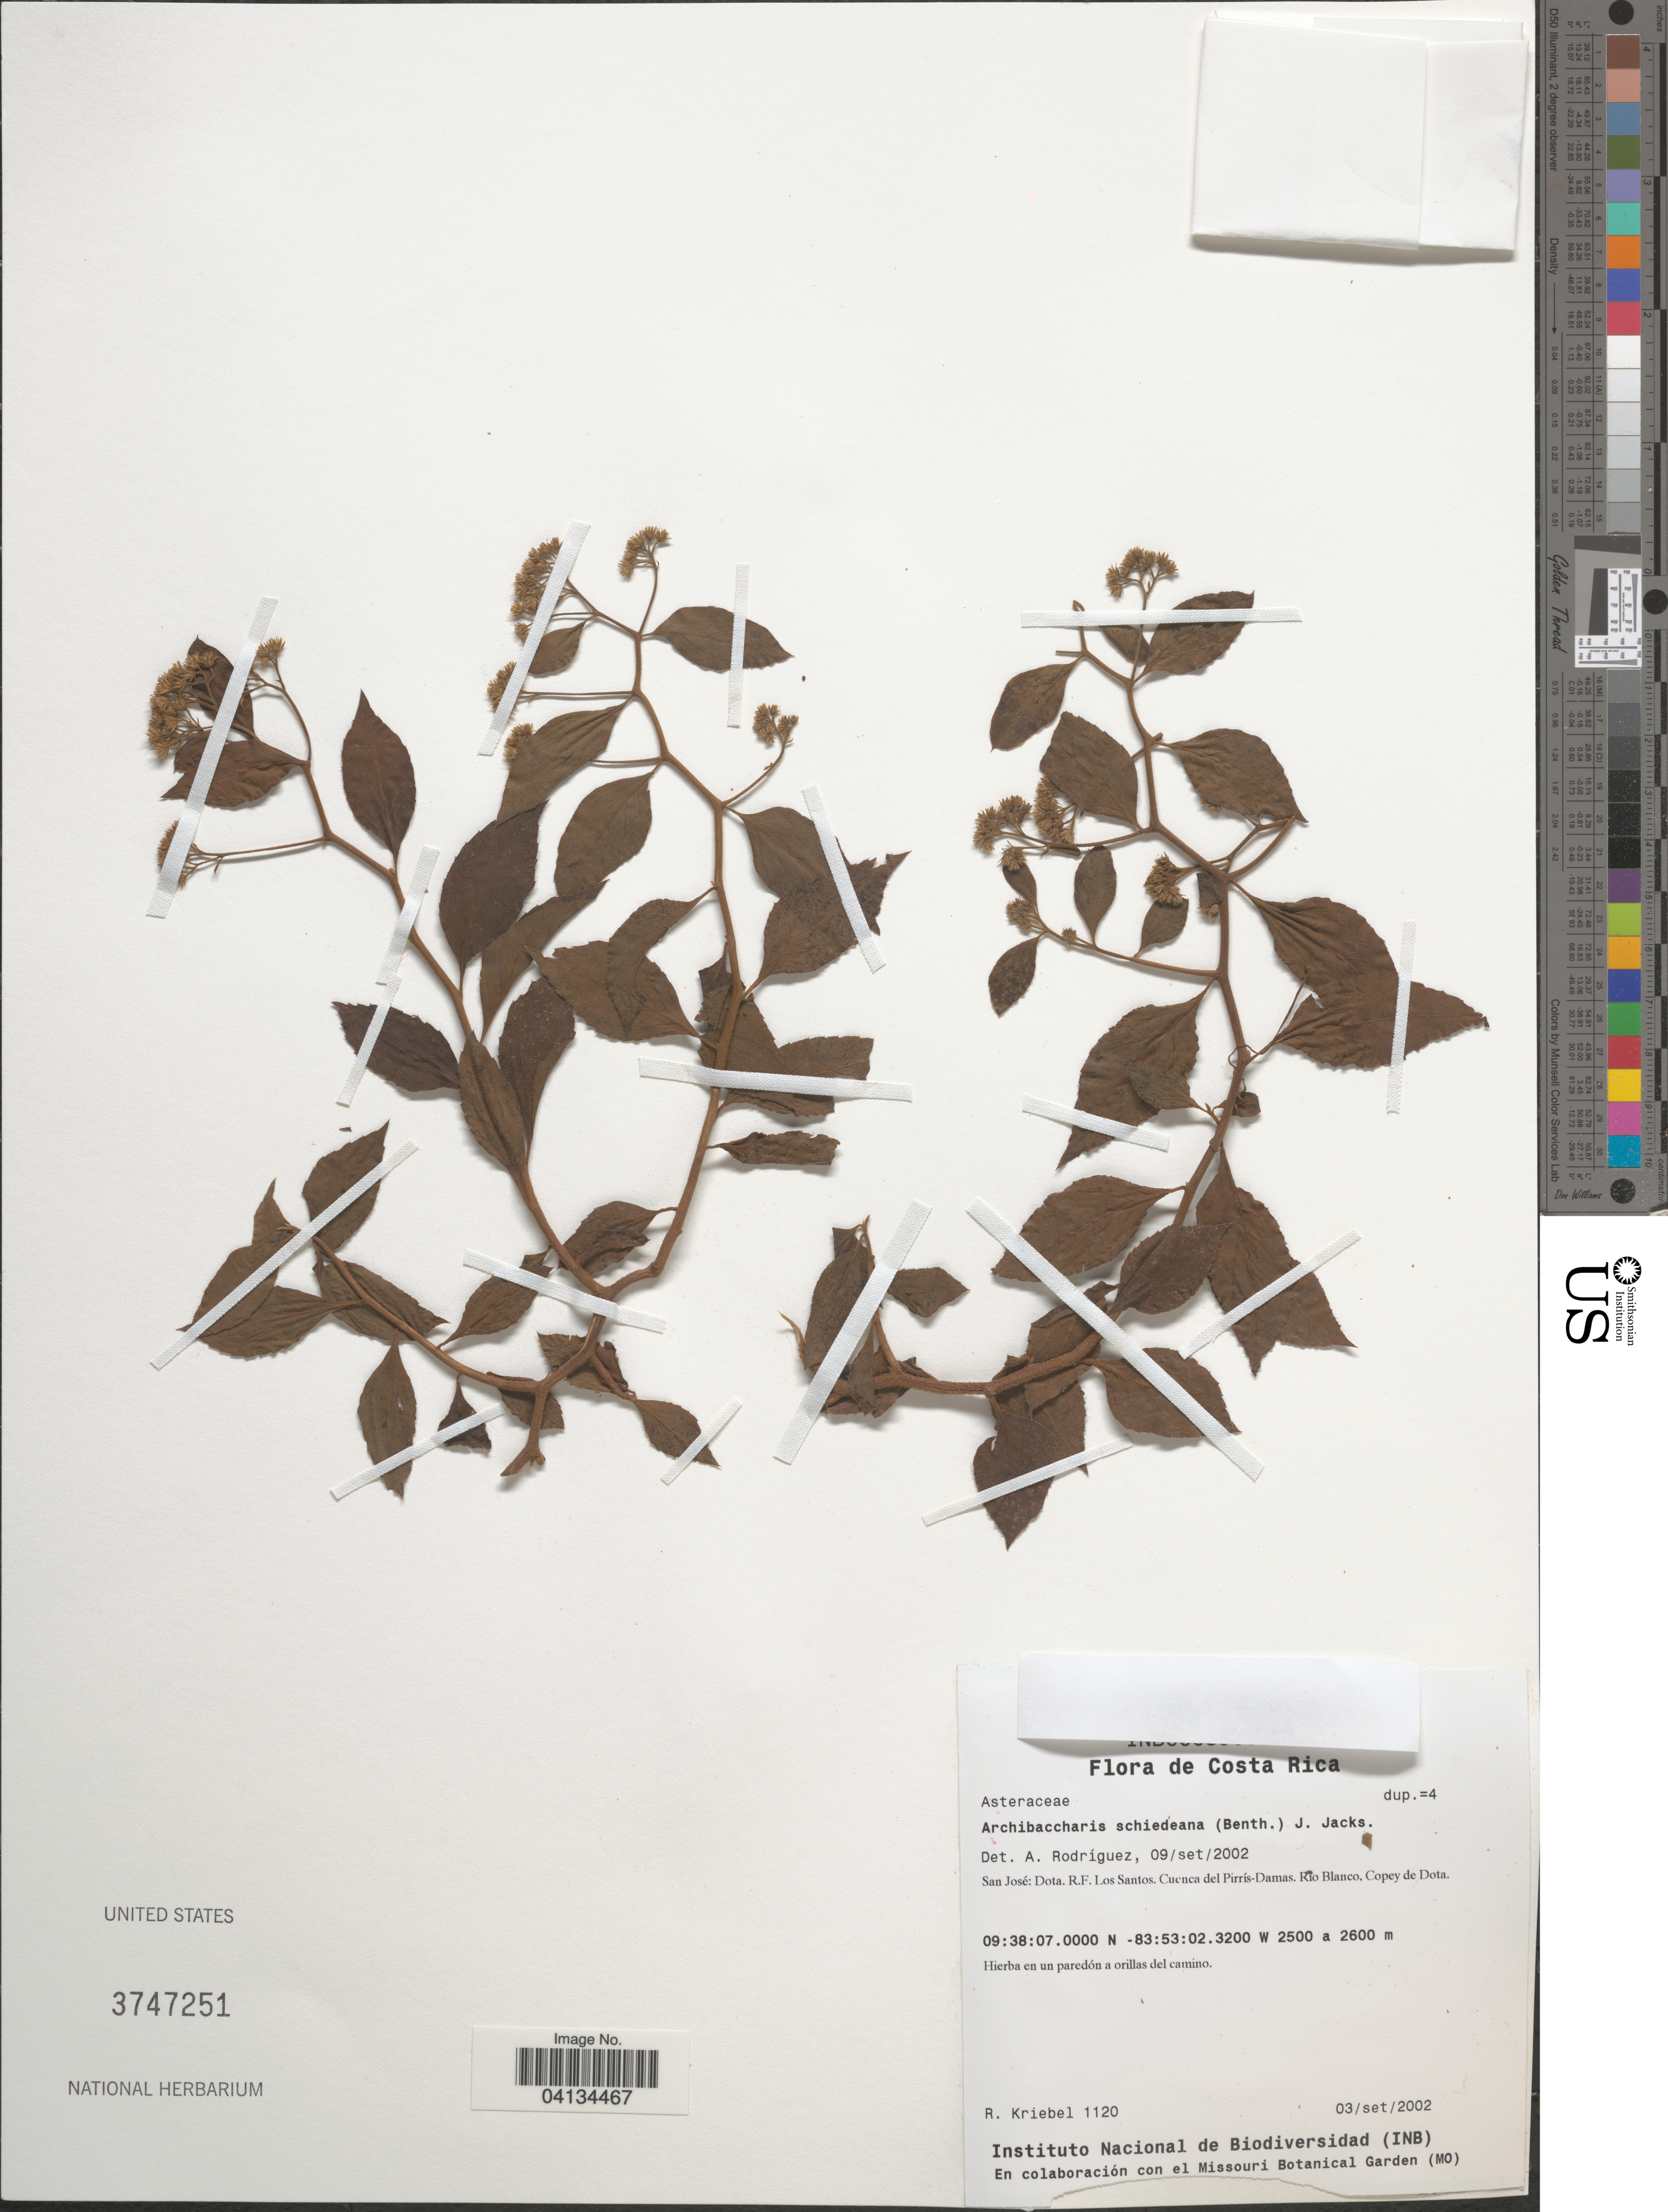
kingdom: Plantae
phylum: Tracheophyta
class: Magnoliopsida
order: Asterales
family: Asteraceae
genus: Archibaccharis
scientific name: Archibaccharis schiedeana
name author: (Benth.) J.D. Jacks.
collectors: R. Kriebel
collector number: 1120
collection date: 2002-09-03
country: Costa Rica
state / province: San José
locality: Dota. R.F. Los Santos. Cuenca del Pirrís-Damas. Río Blanco, Copey de Dota.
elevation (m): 2500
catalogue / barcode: US 3747251